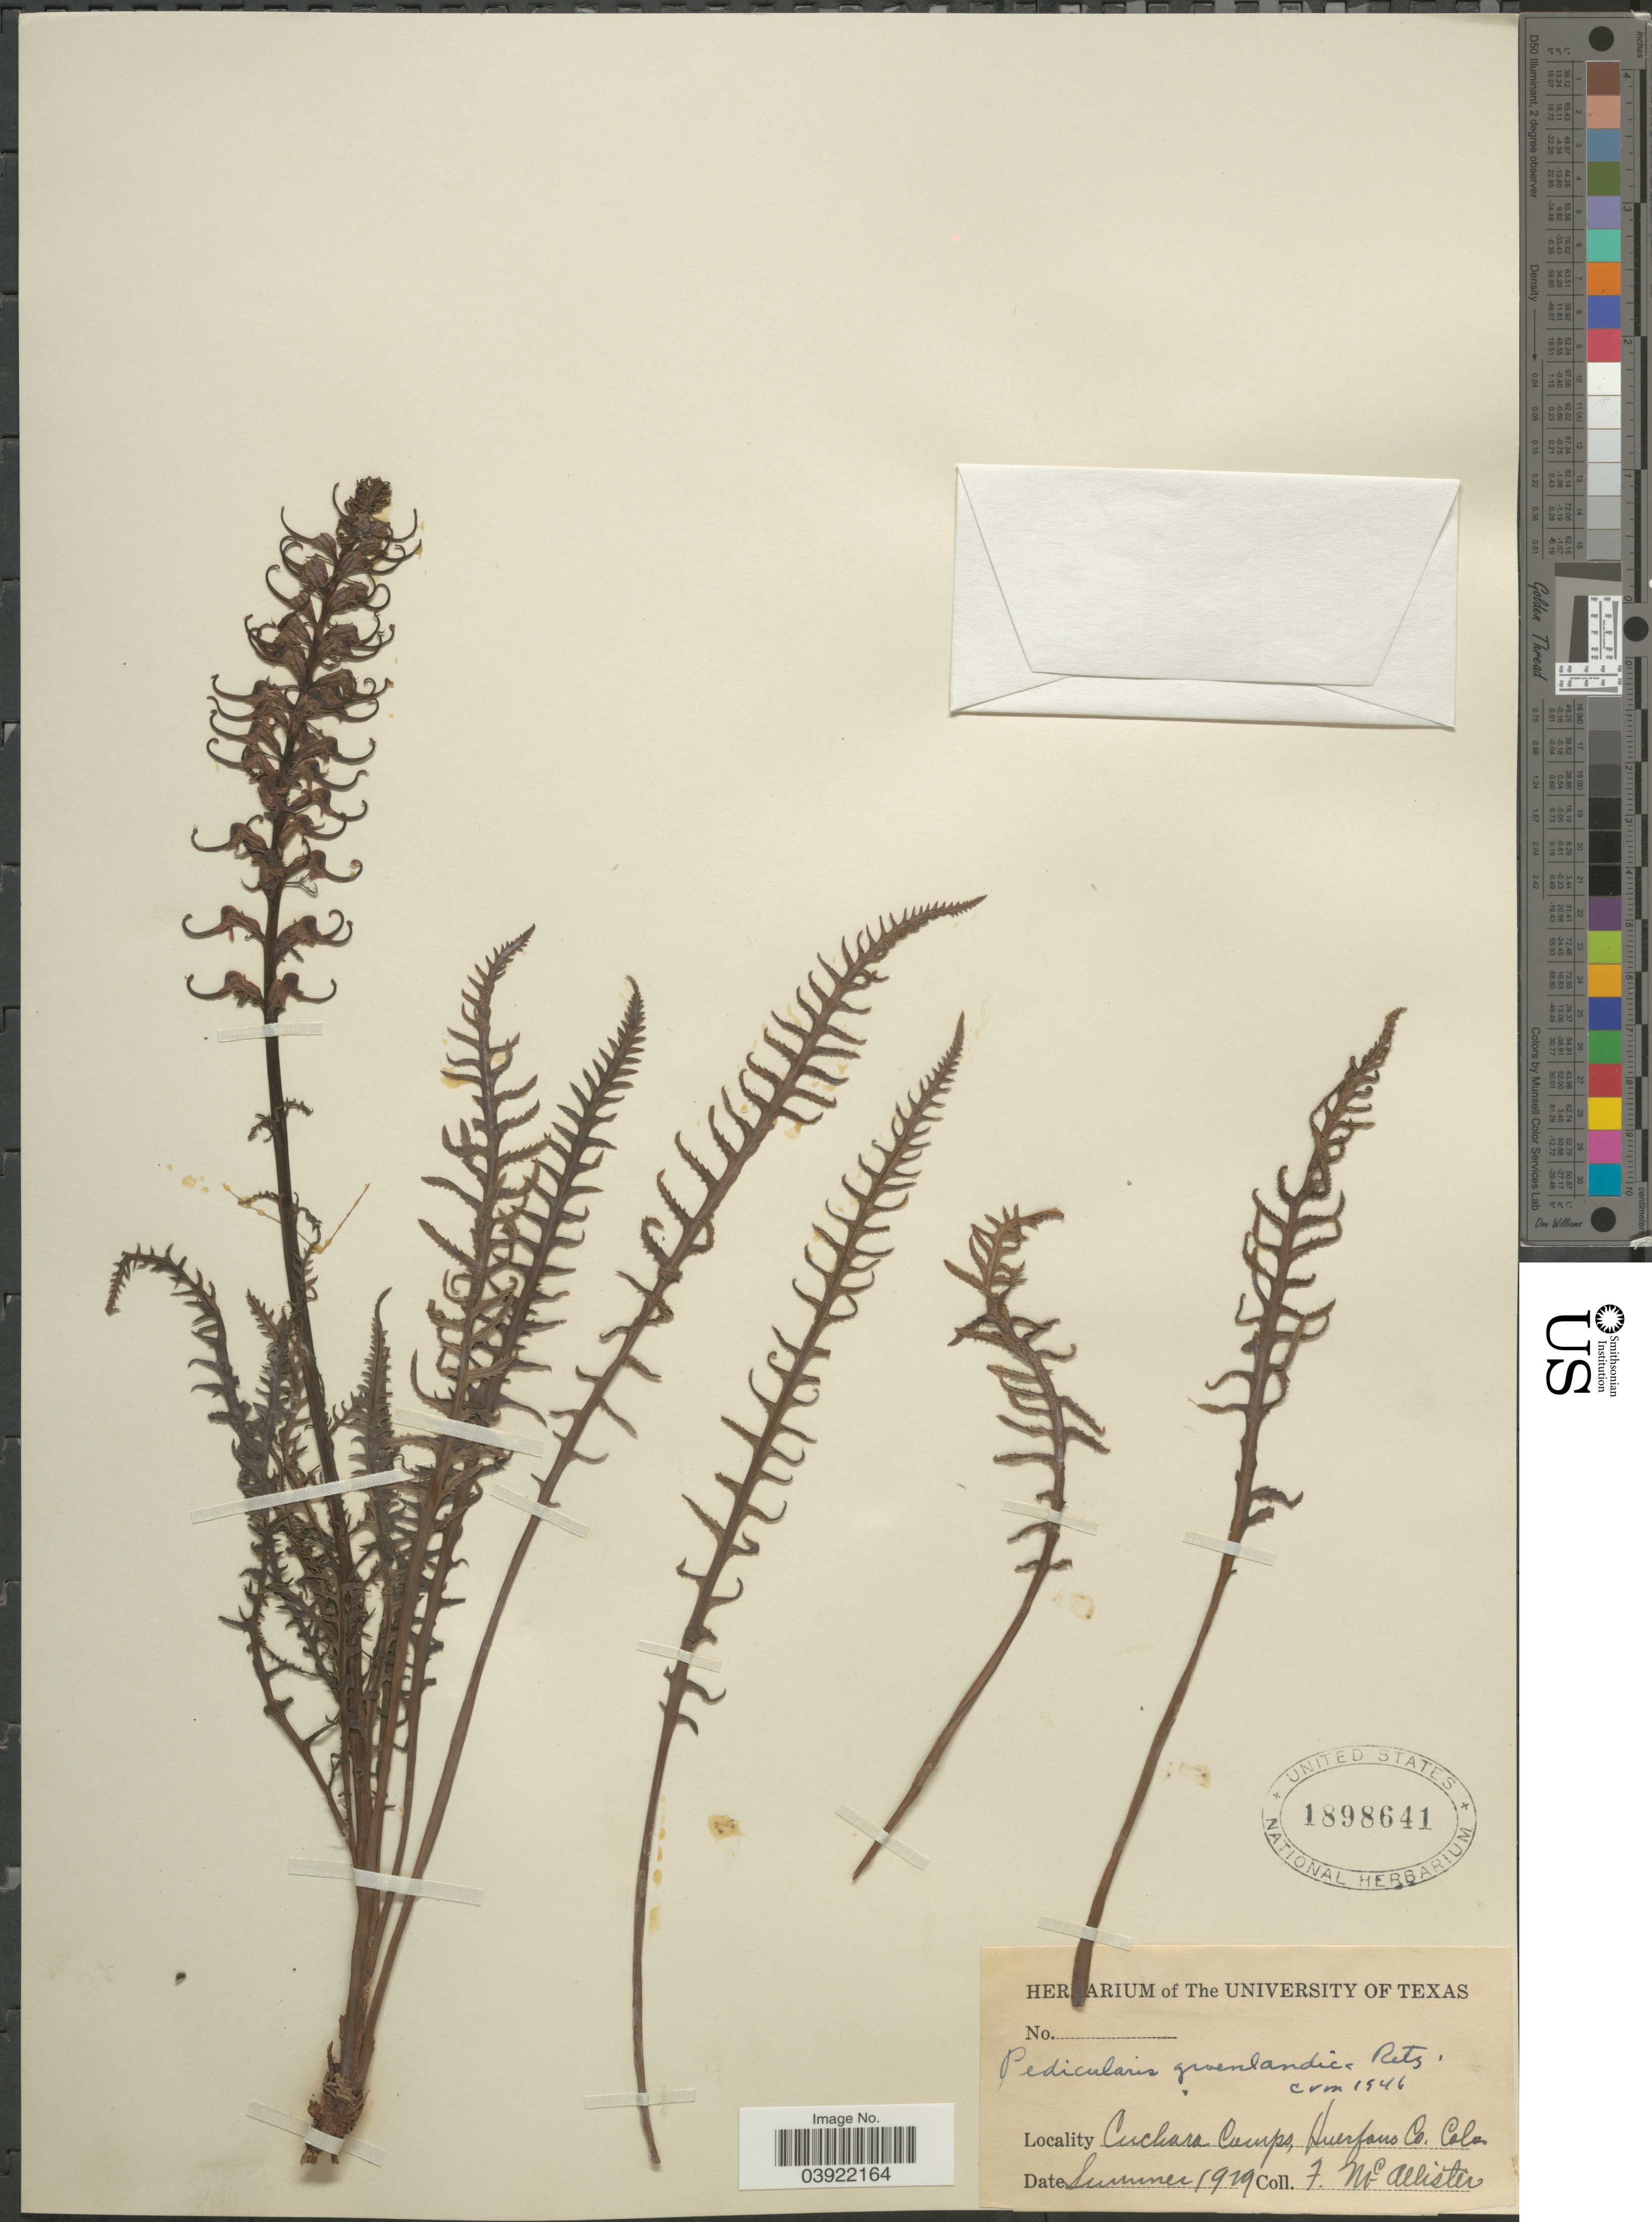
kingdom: Plantae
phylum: Tracheophyta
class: Magnoliopsida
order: Lamiales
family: Orobanchaceae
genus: Pedicularis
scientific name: Pedicularis groenlandica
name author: Retz.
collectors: F. McAllister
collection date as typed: summer 1929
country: United States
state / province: Colorado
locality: Cuchara Camps, Huerfano Co.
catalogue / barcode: US 1898641